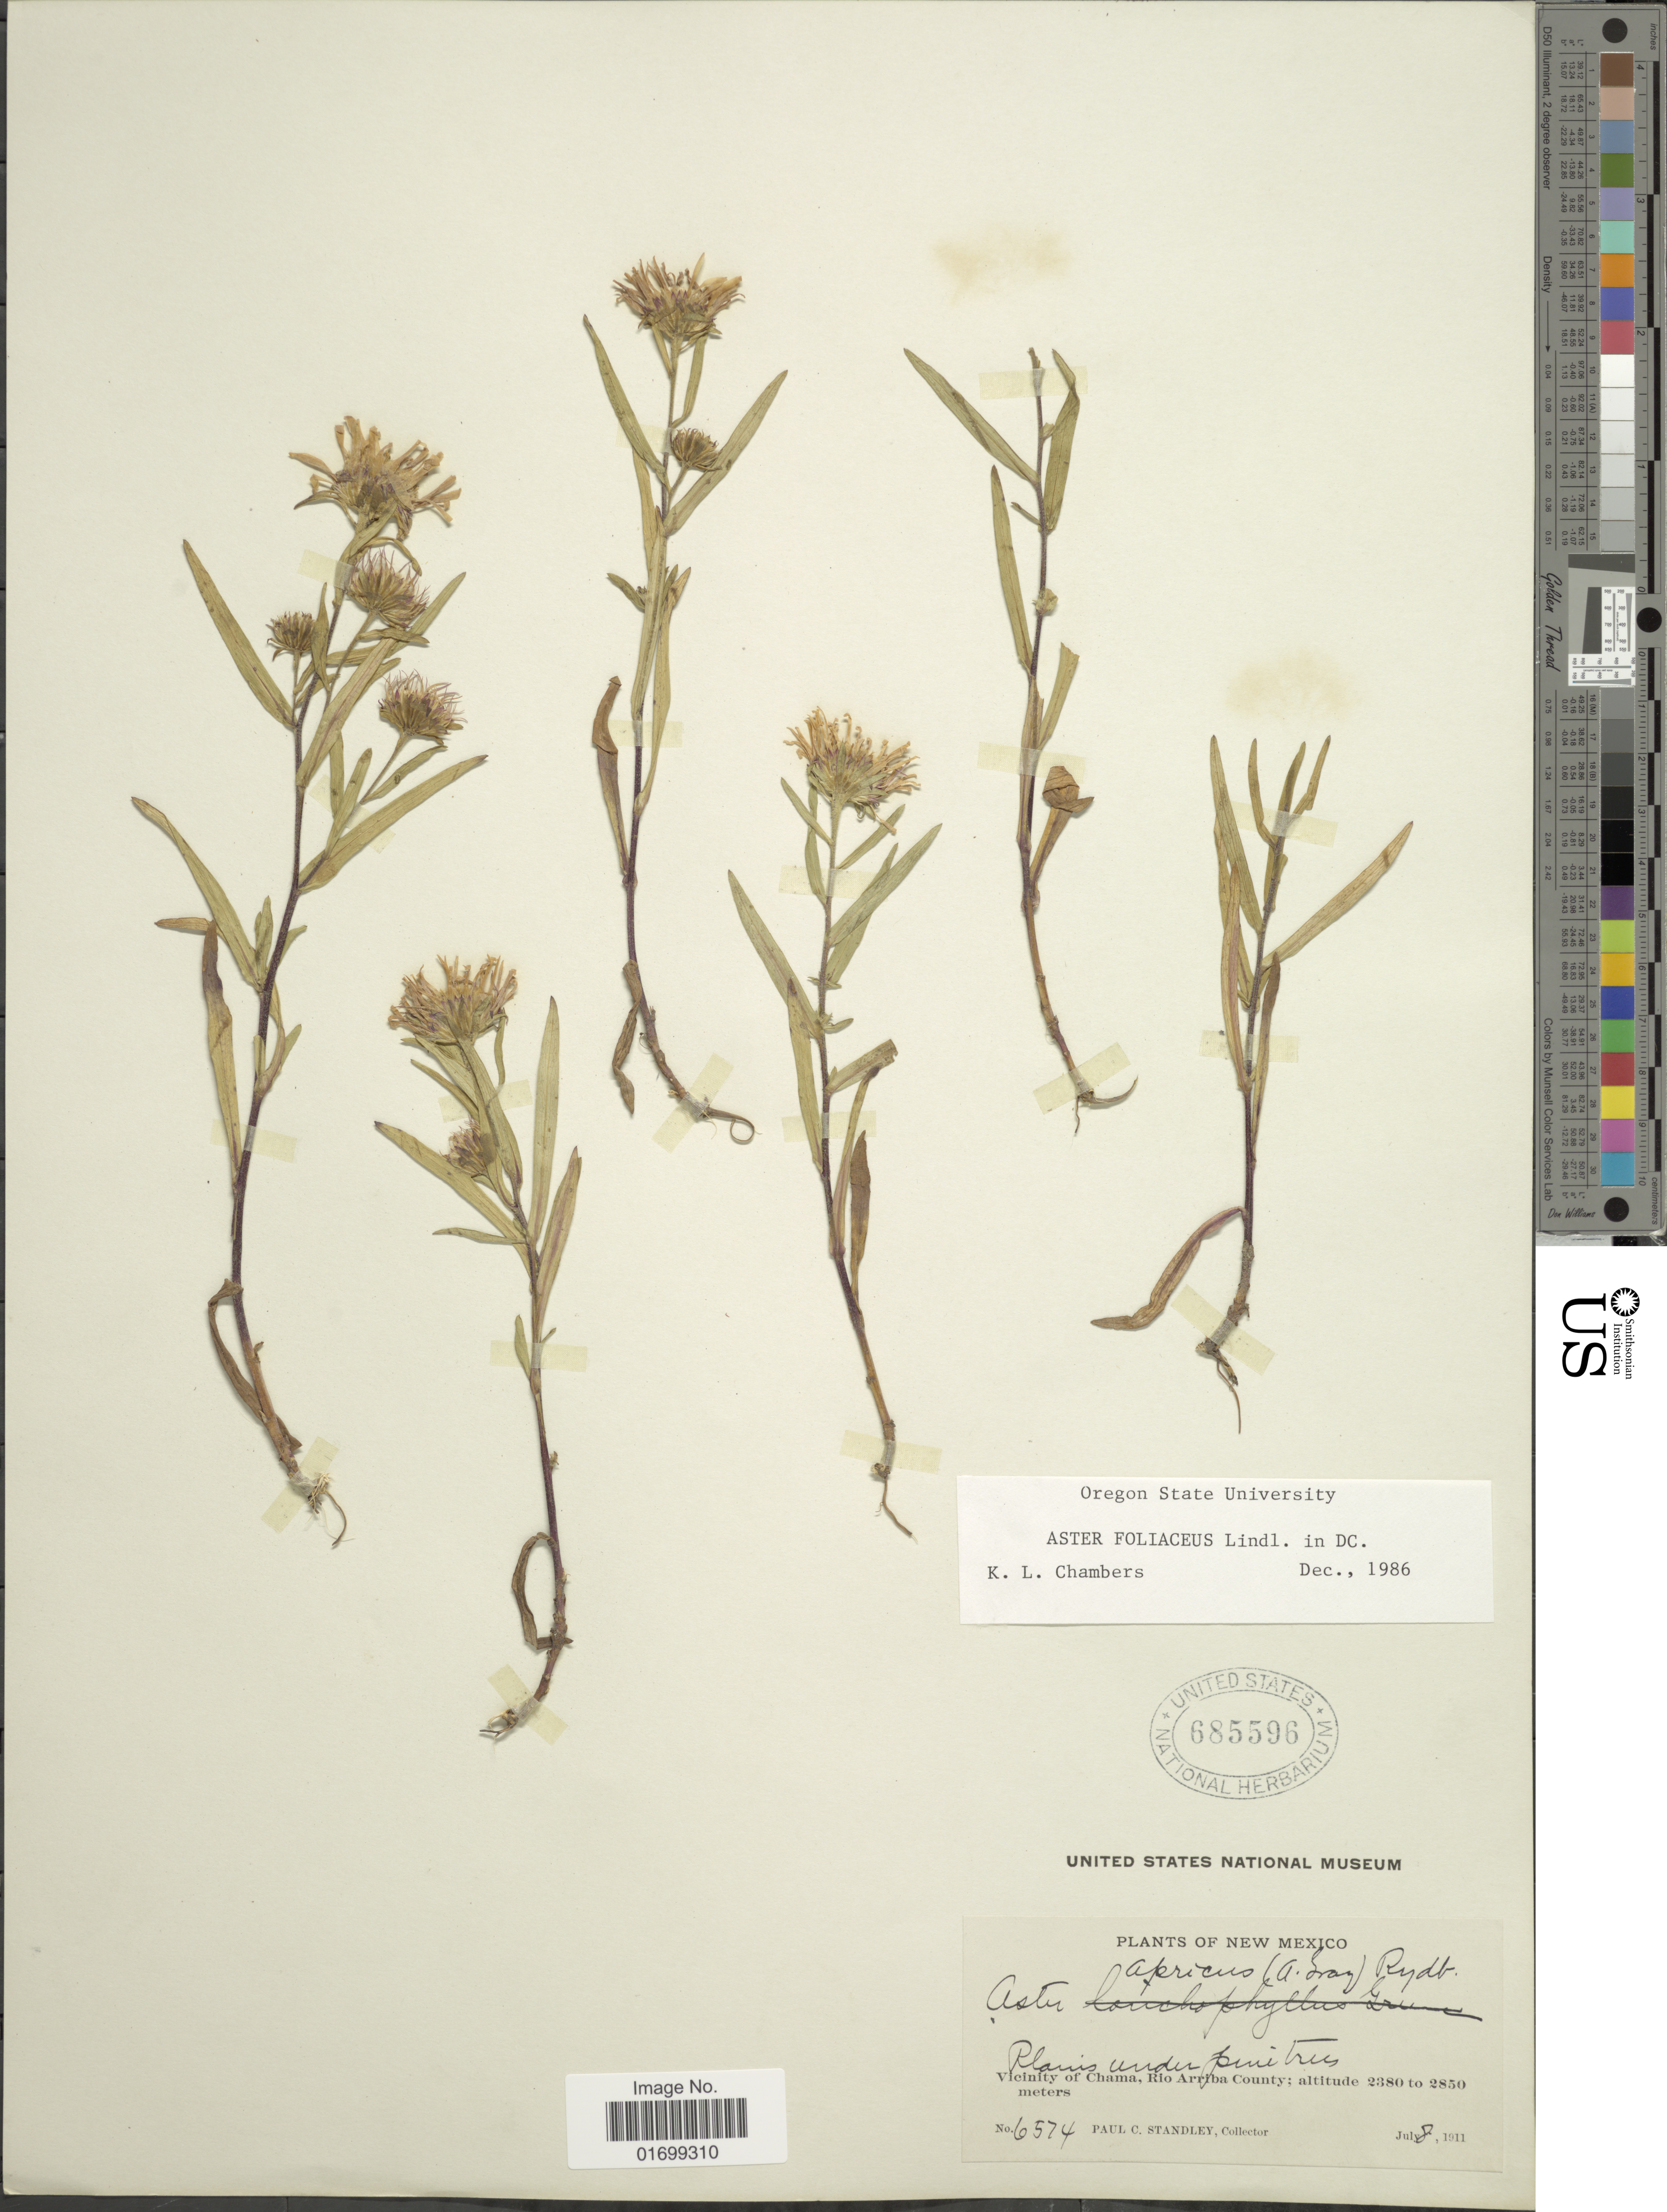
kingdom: Plantae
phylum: Tracheophyta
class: Magnoliopsida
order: Asterales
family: Asteraceae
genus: Symphyotrichum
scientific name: Symphyotrichum foliaceum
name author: (Lindl. ex DC.) G.L. Nesom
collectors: P. C. Standley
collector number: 6574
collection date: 1911-07-08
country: United States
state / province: New Mexico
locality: Plains under pine trees, vicinity of Chama, Rio Arriba County.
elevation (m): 2380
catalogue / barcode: US 685596